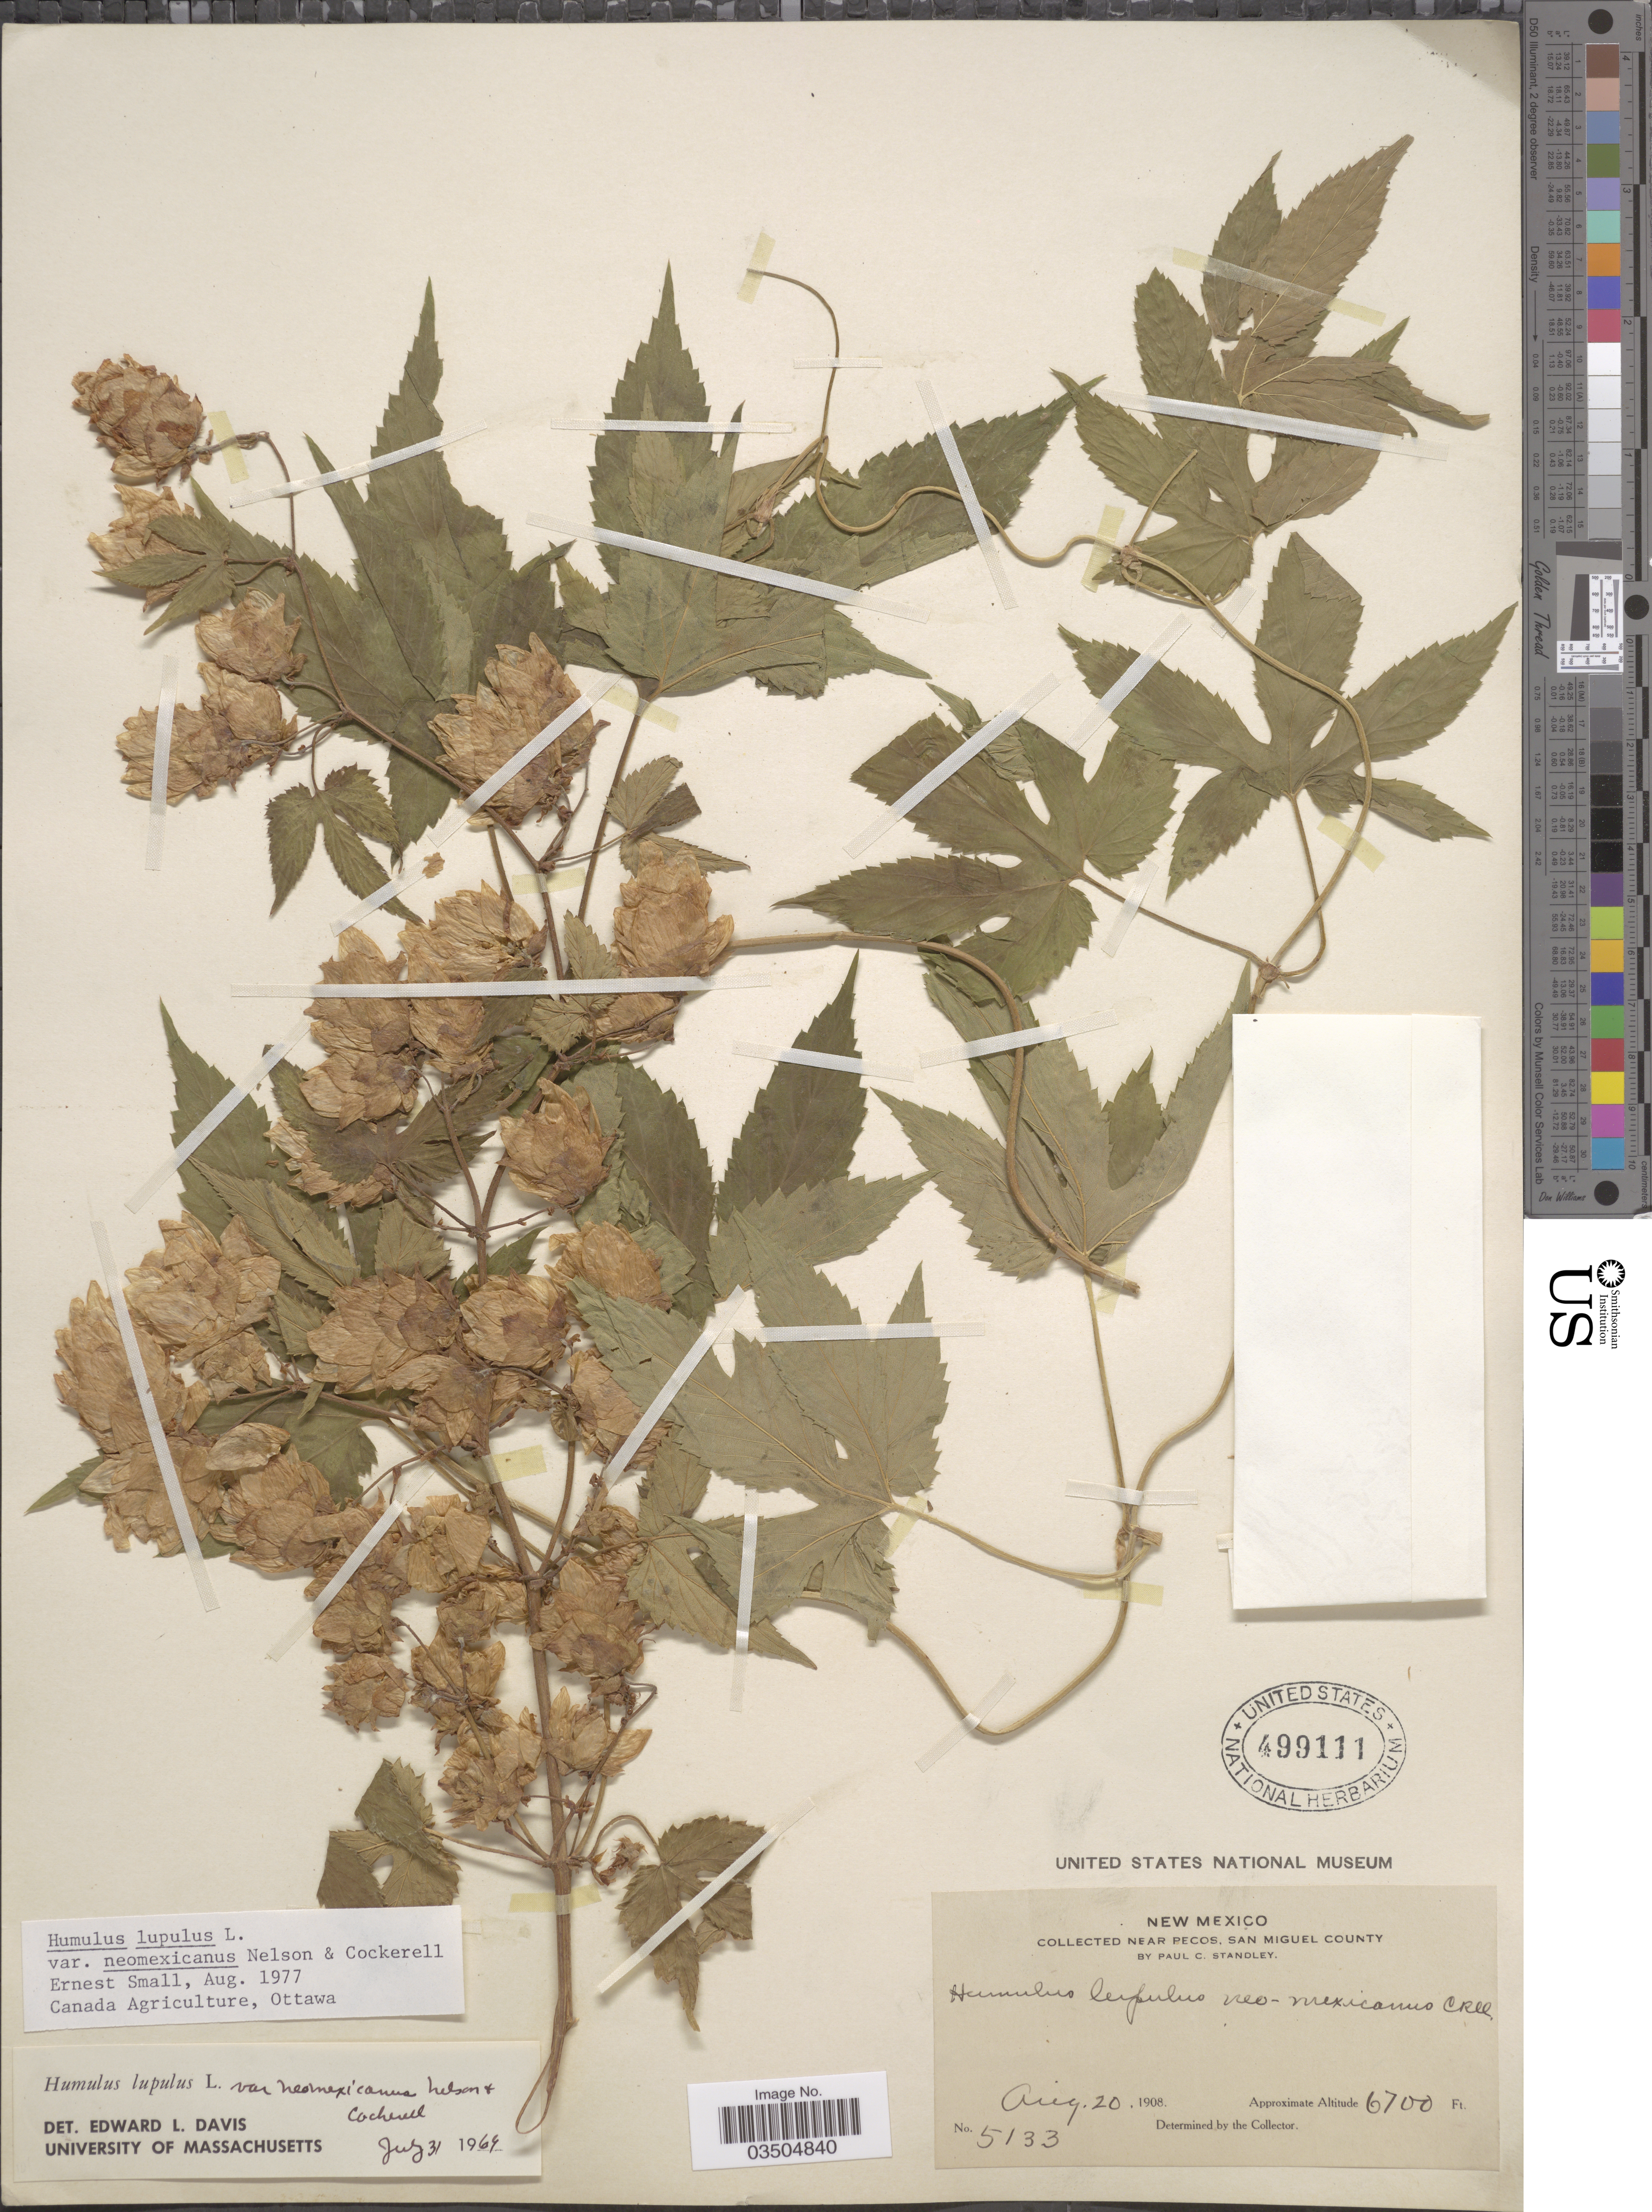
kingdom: Plantae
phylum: Tracheophyta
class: Magnoliopsida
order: Rosales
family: Cannabaceae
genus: Humulus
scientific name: Humulus neomexicanus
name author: (A. Nelson & Cockerell) Rydb.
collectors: P. C. Standley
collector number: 5133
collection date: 1908-08-20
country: United States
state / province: New Mexico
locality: Near Pecos, San Miguel County.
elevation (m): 2042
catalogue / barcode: US 499111